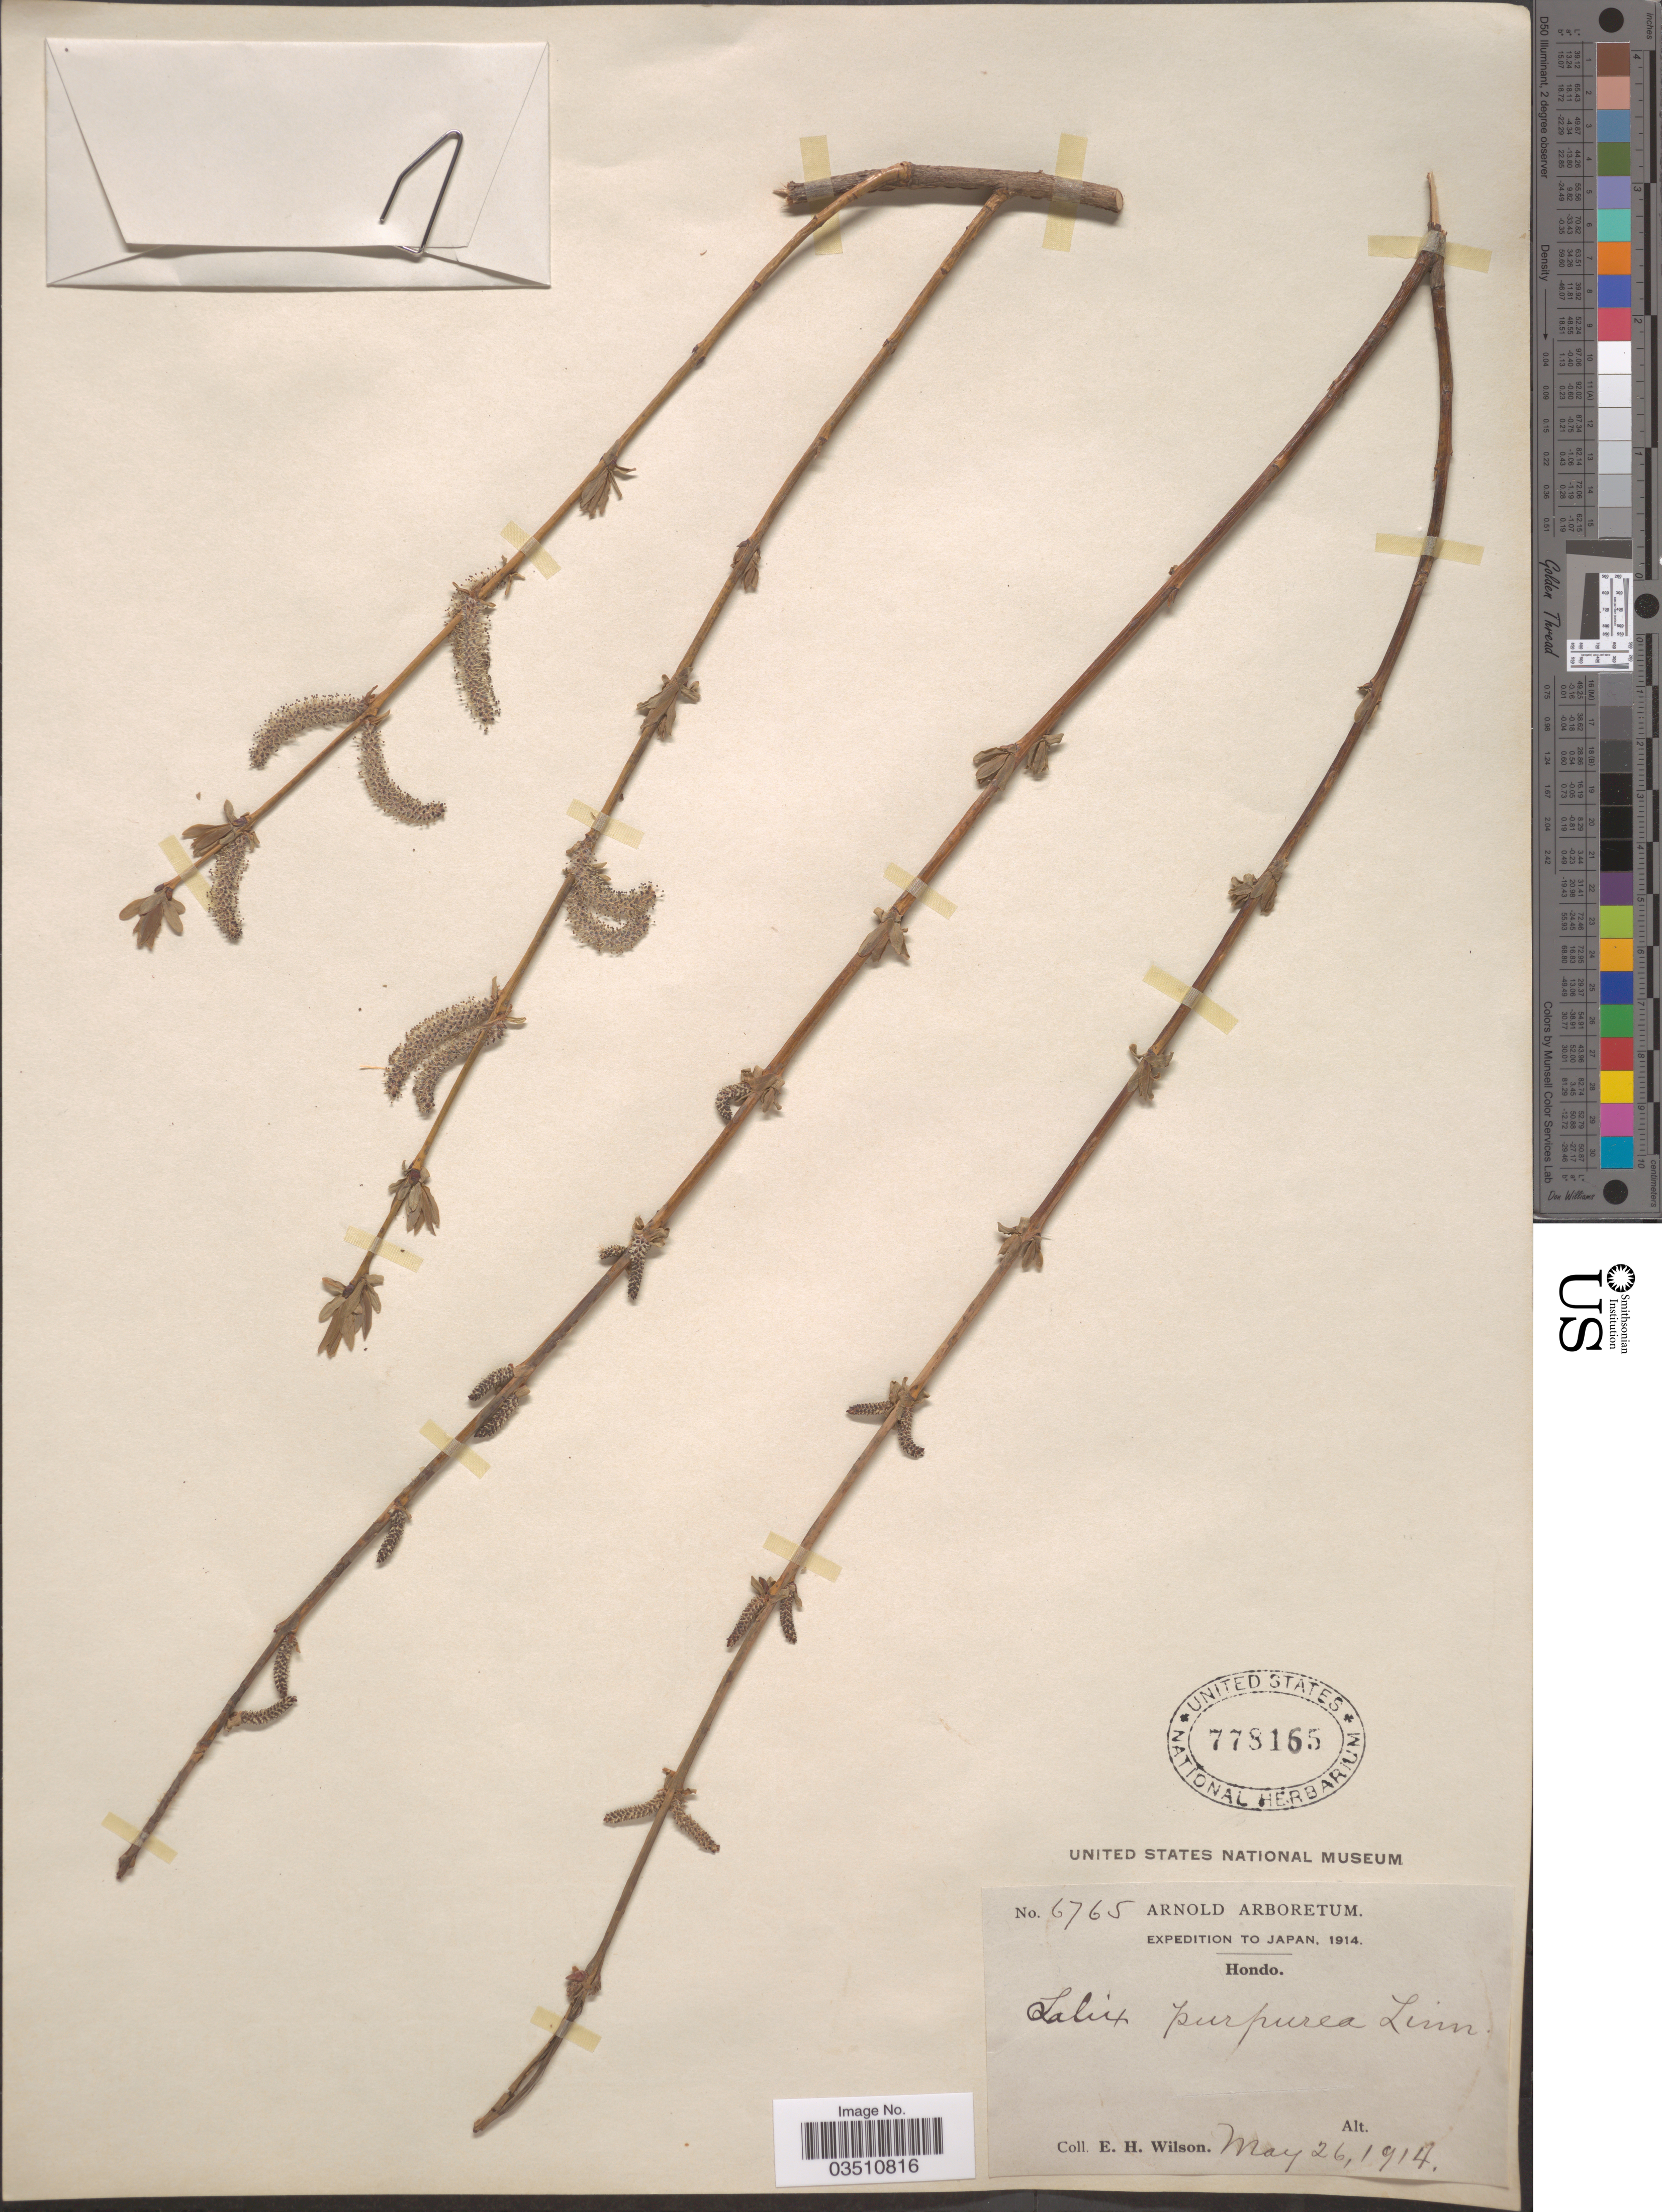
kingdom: Plantae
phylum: Tracheophyta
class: Magnoliopsida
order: Malpighiales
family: Salicaceae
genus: Salix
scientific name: Salix integra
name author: Thunb.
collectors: E. Wilson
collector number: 6765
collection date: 1914-05-26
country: Japan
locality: Hondo.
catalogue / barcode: US 778165